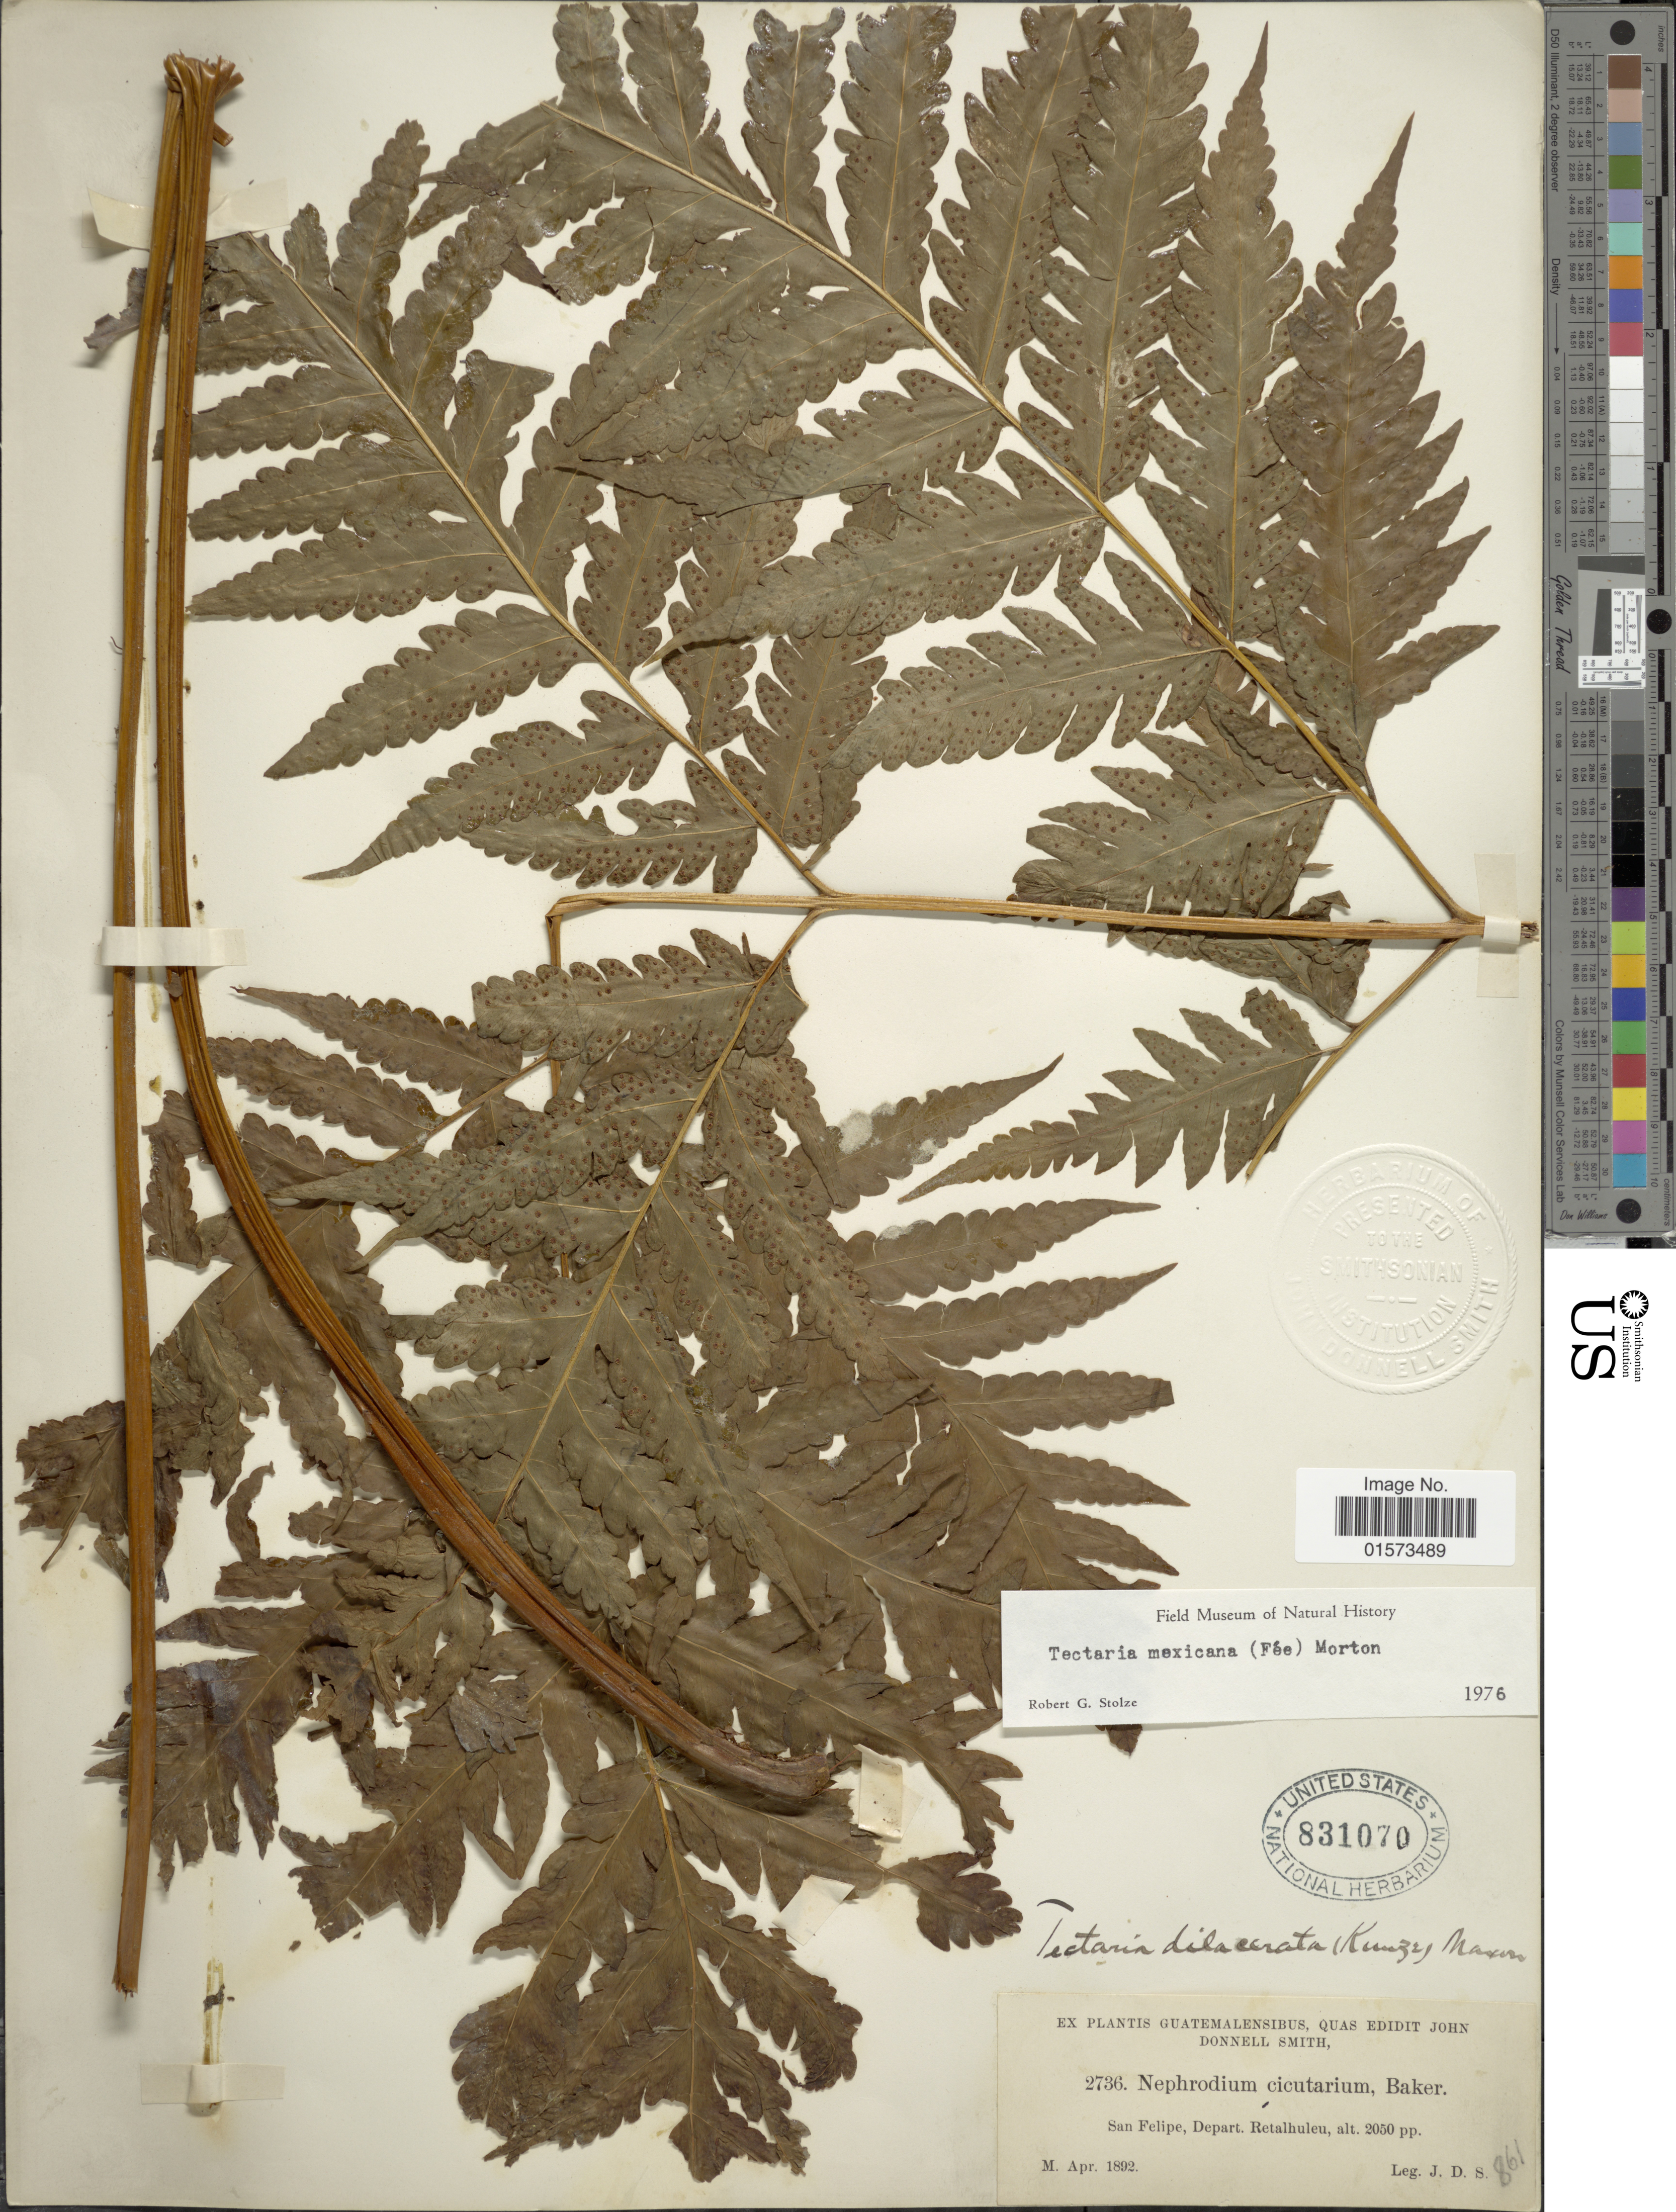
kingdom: Plantae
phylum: Tracheophyta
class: Polypodiopsida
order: Polypodiales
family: Tectariaceae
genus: Tectaria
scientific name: Tectaria mexicana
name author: (Fée) C.V. Morton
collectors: J. Donnell Smith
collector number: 2736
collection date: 1892-04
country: Guatemala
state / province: Retalhuleu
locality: San Felipe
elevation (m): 625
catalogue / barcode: US 831070